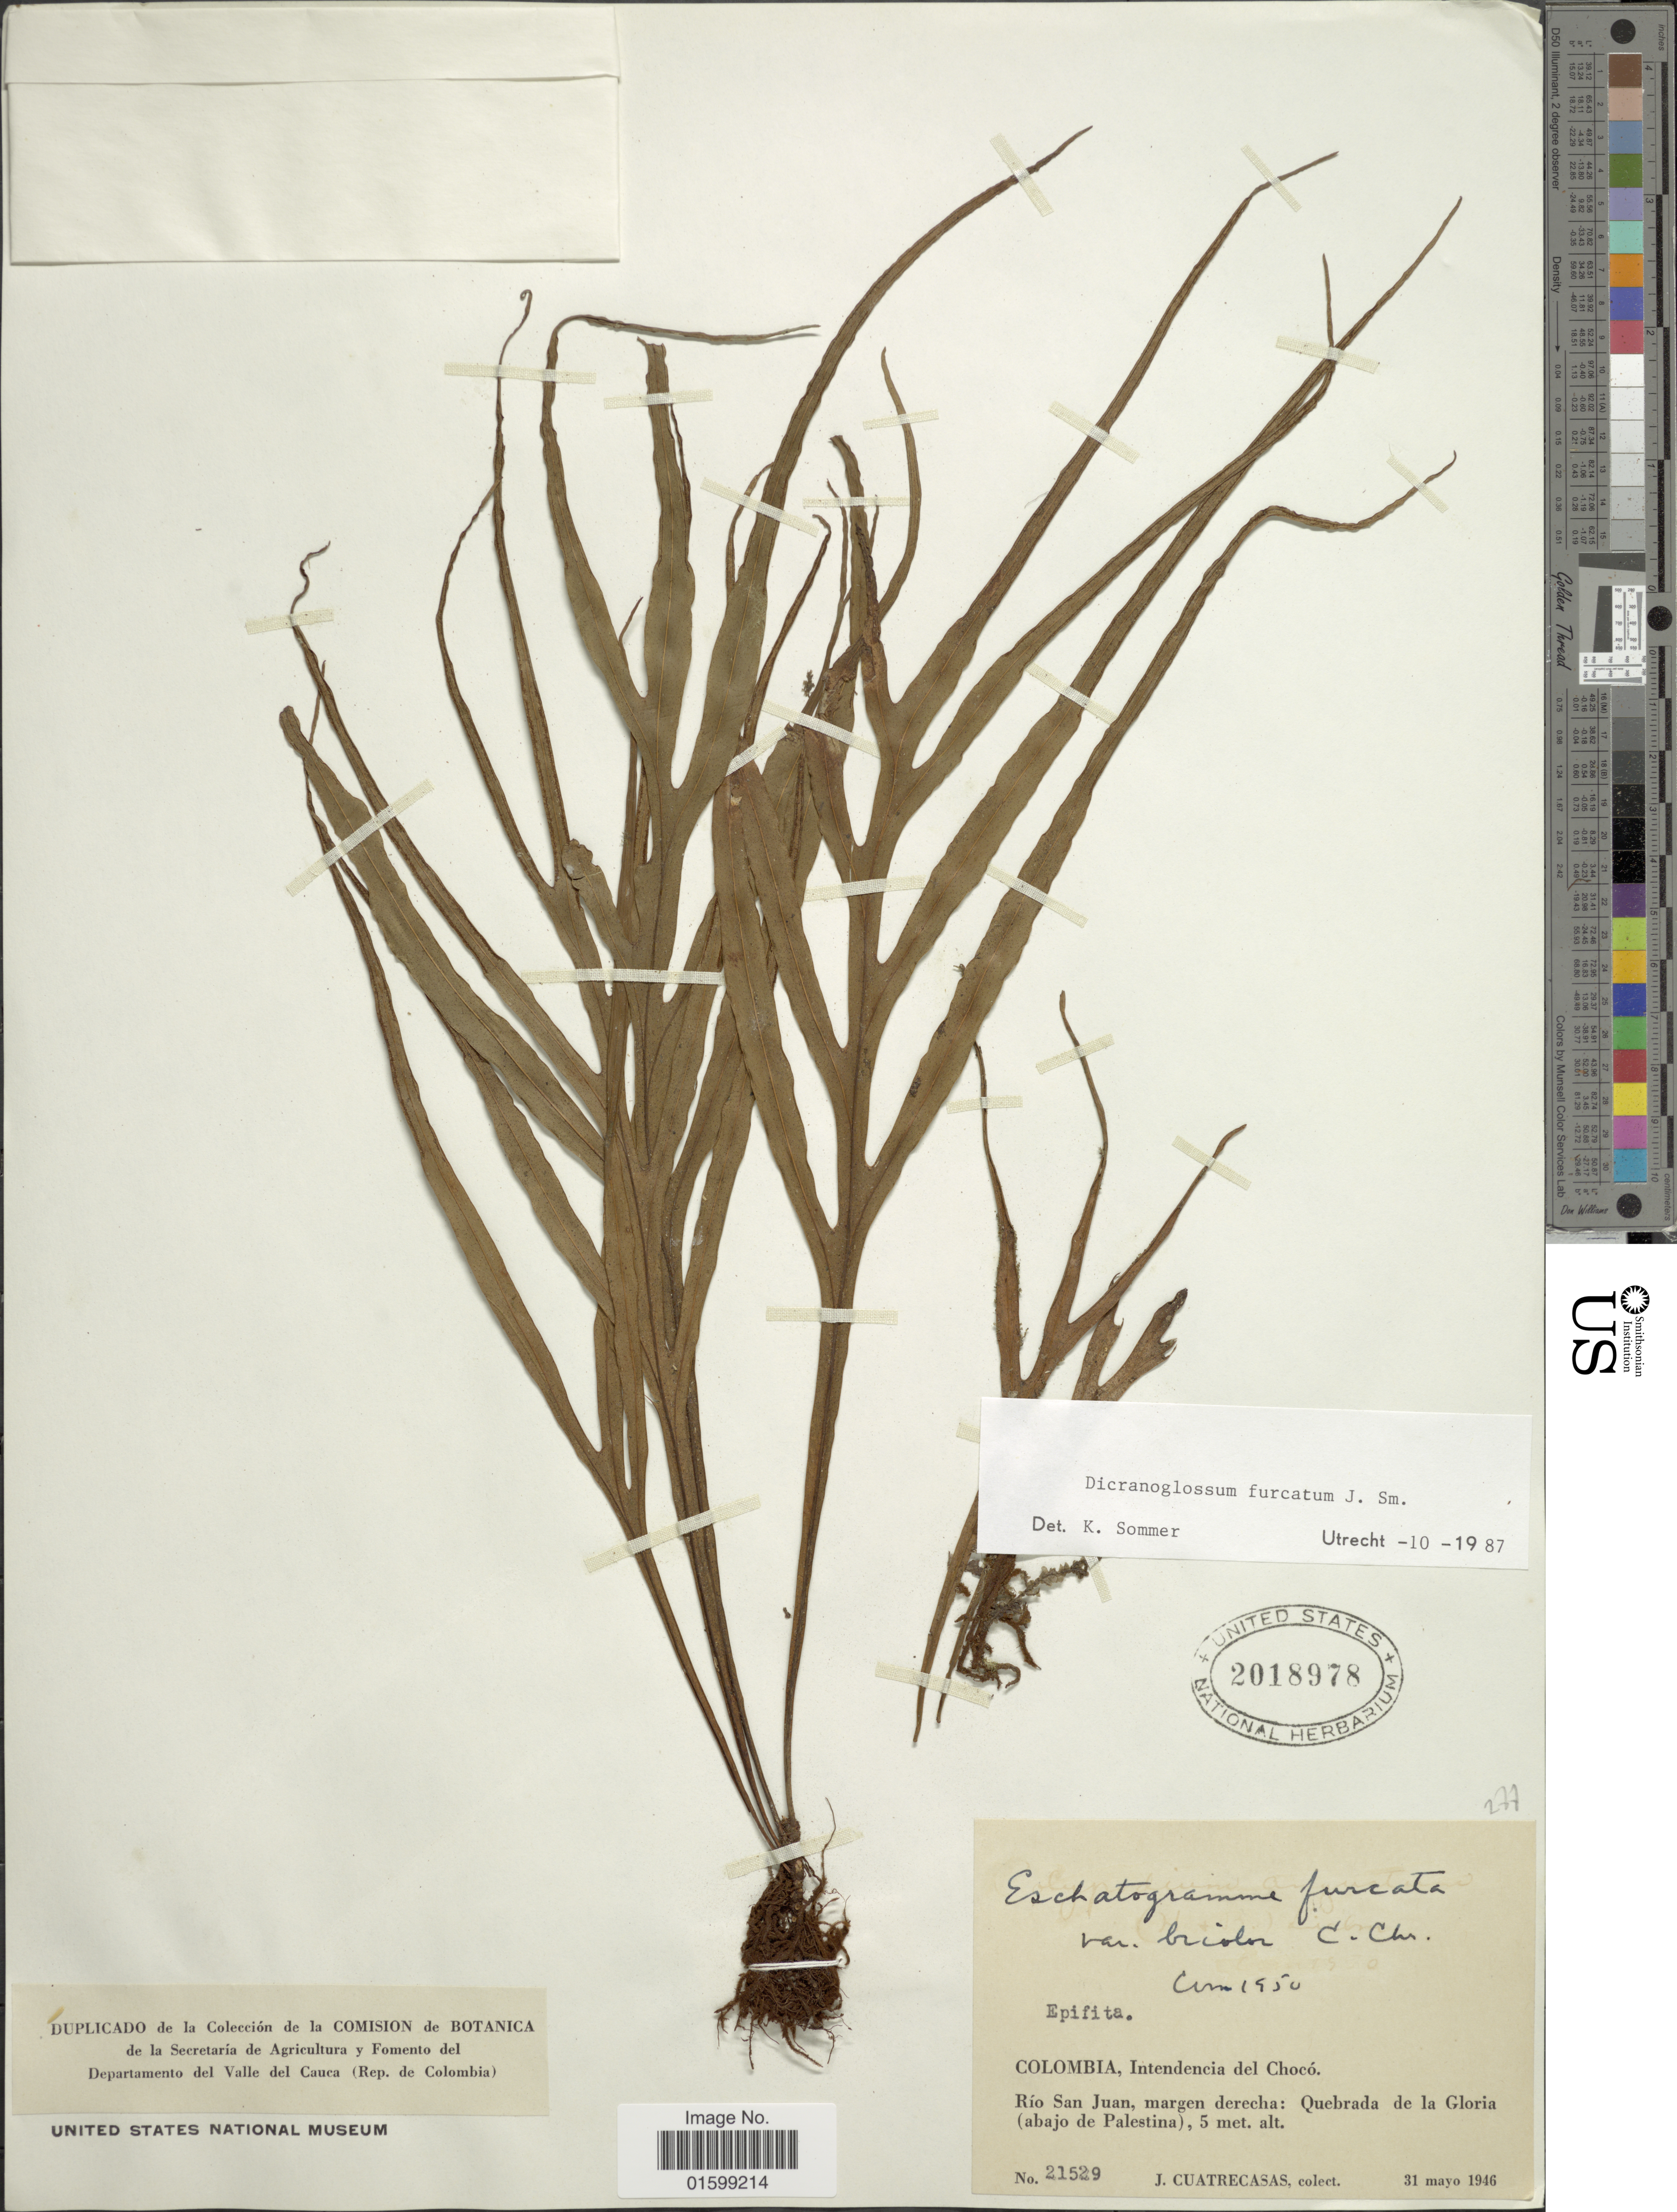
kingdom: Plantae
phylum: Tracheophyta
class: Polypodiopsida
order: Polypodiales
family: Polypodiaceae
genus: Pleopeltis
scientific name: Pleopeltis furcata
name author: (L.) A.R. Sm.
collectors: J. Cuatrecasas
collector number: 21529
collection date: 1946-05-31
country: Colombia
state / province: Chocó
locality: Intendencia del Chocó, Río San Juan, margen derecha: Quebrada de la Gloria (abajo de Palestina)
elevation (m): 5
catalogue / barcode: US 2018978